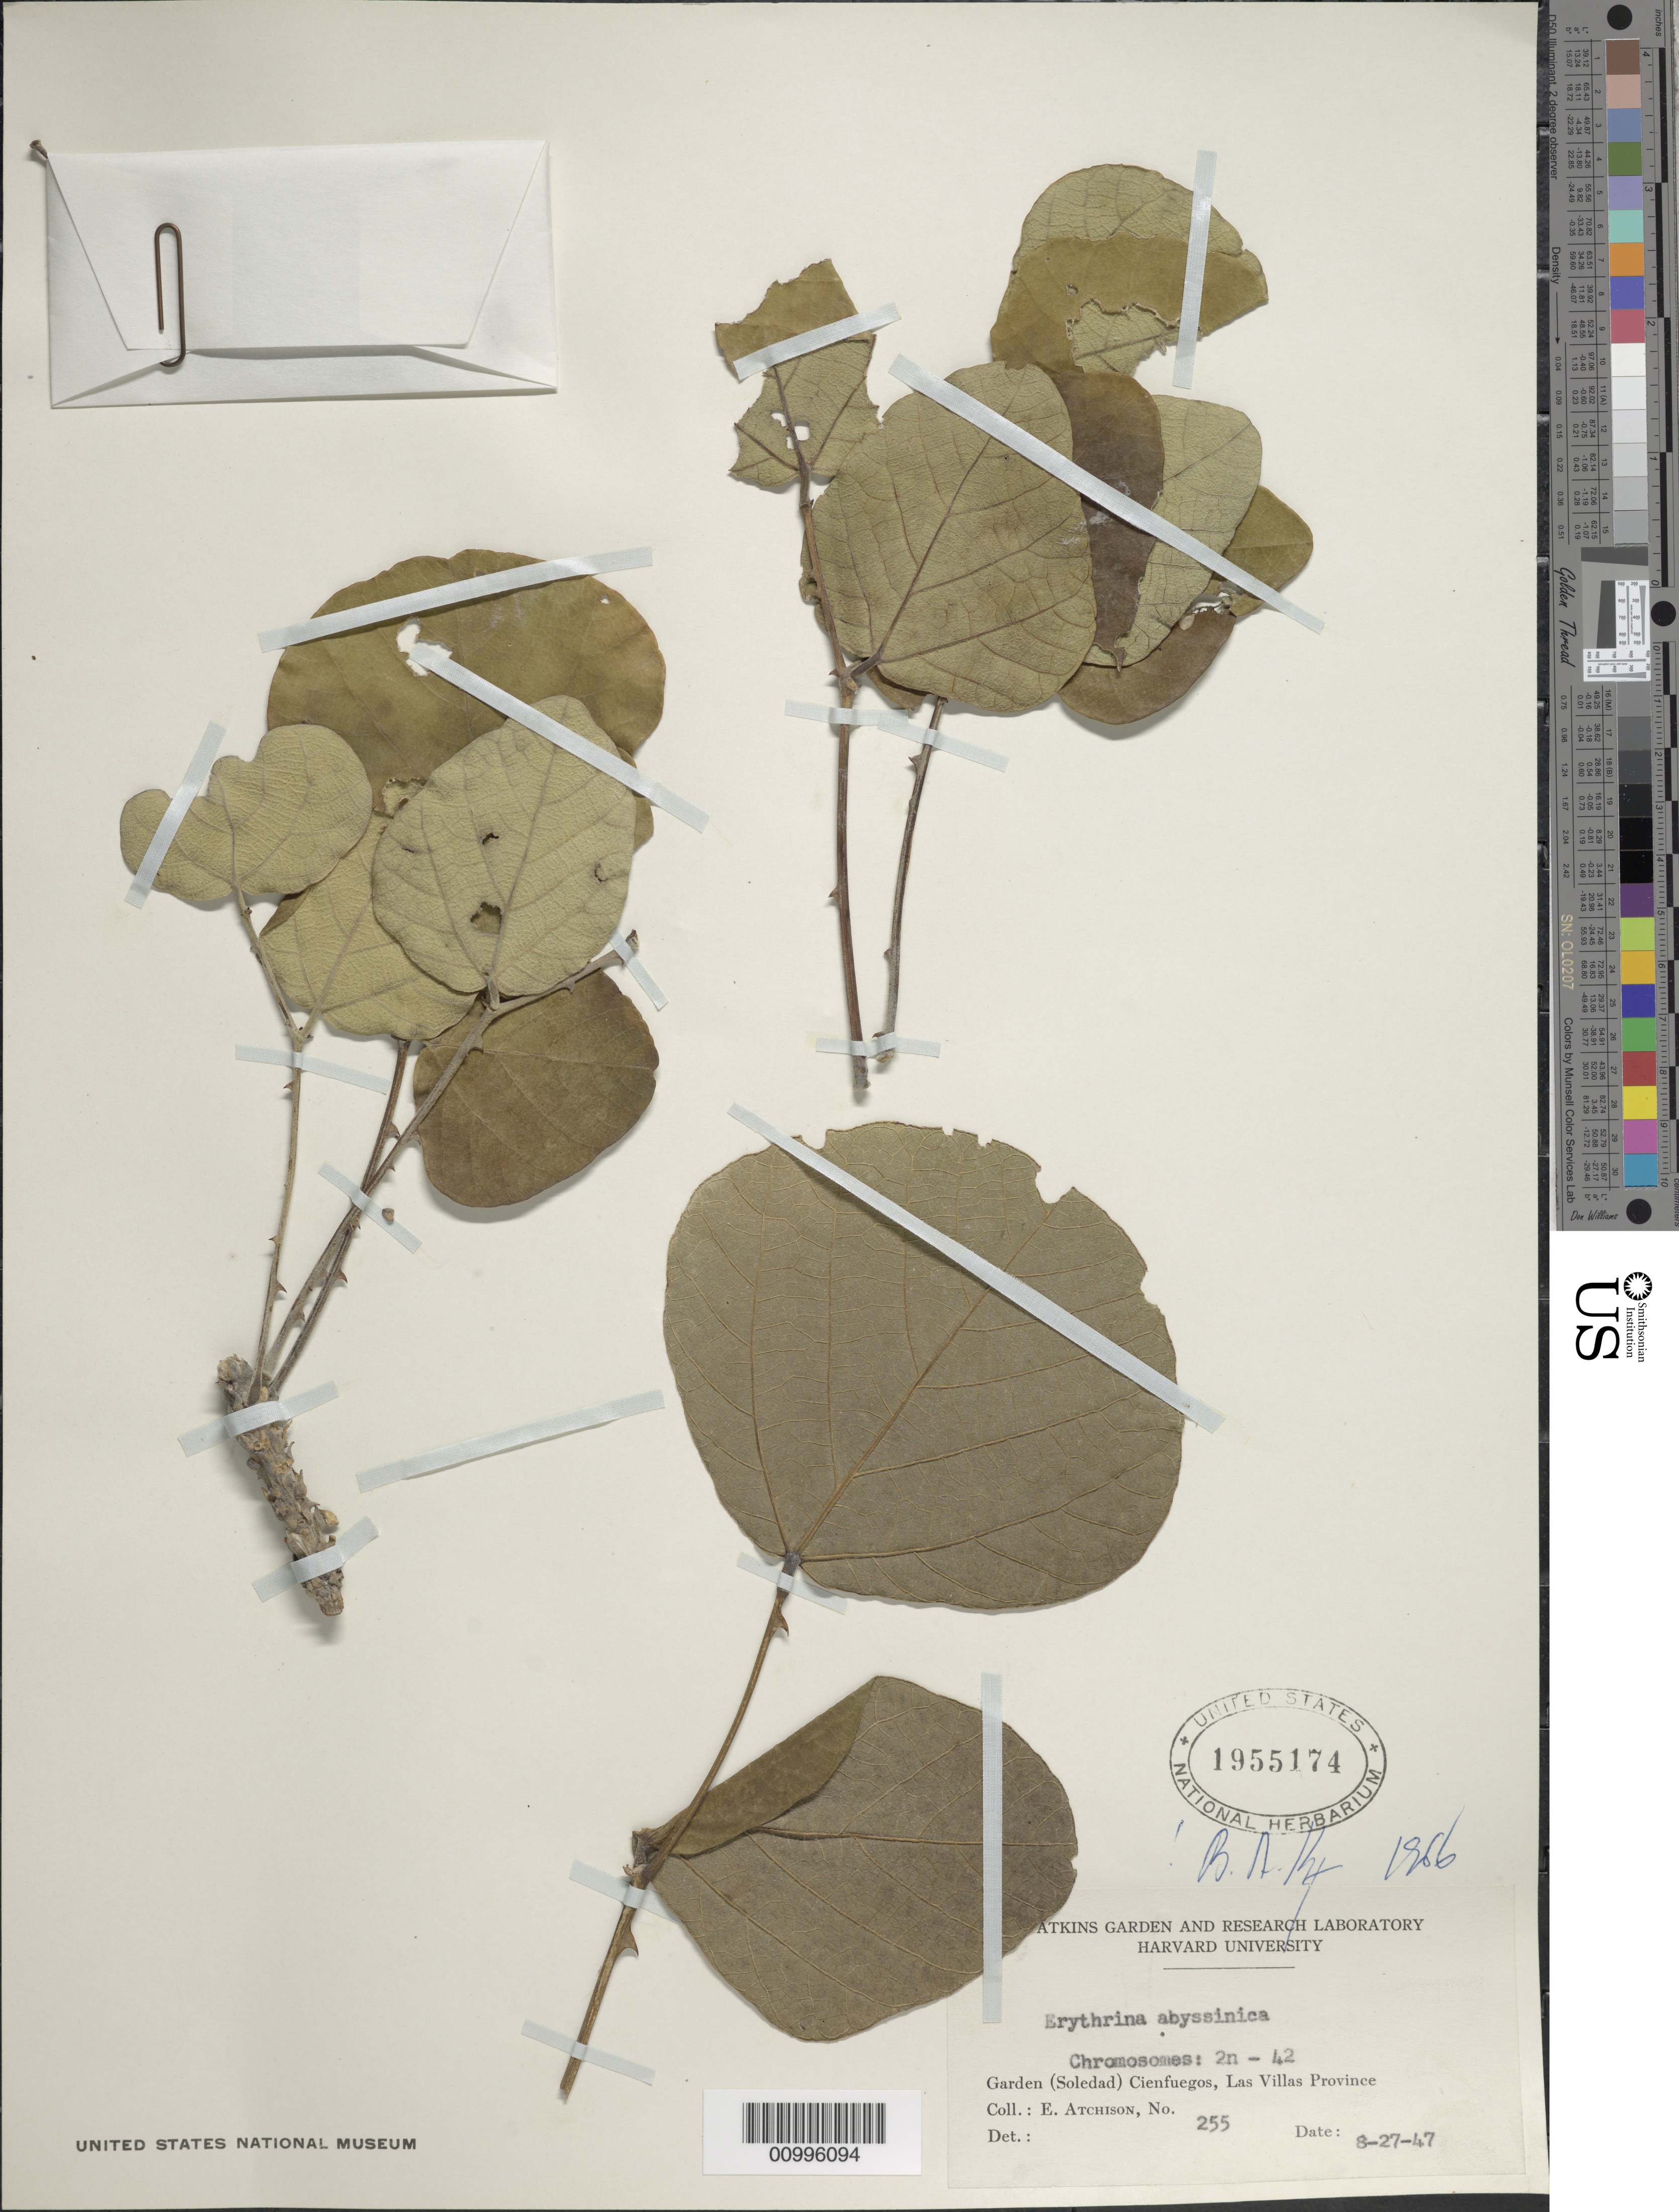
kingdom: Plantae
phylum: Tracheophyta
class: Magnoliopsida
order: Fabales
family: Fabaceae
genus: Erythrina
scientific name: Erythrina abyssinica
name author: Lam.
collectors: E. Atchison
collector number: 255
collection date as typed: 27 Aug 1947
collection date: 1947-08-27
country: Cuba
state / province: Cienfuegos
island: Cuba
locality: Soledad cinefuegos, Las Villas Province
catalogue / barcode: US 1955174